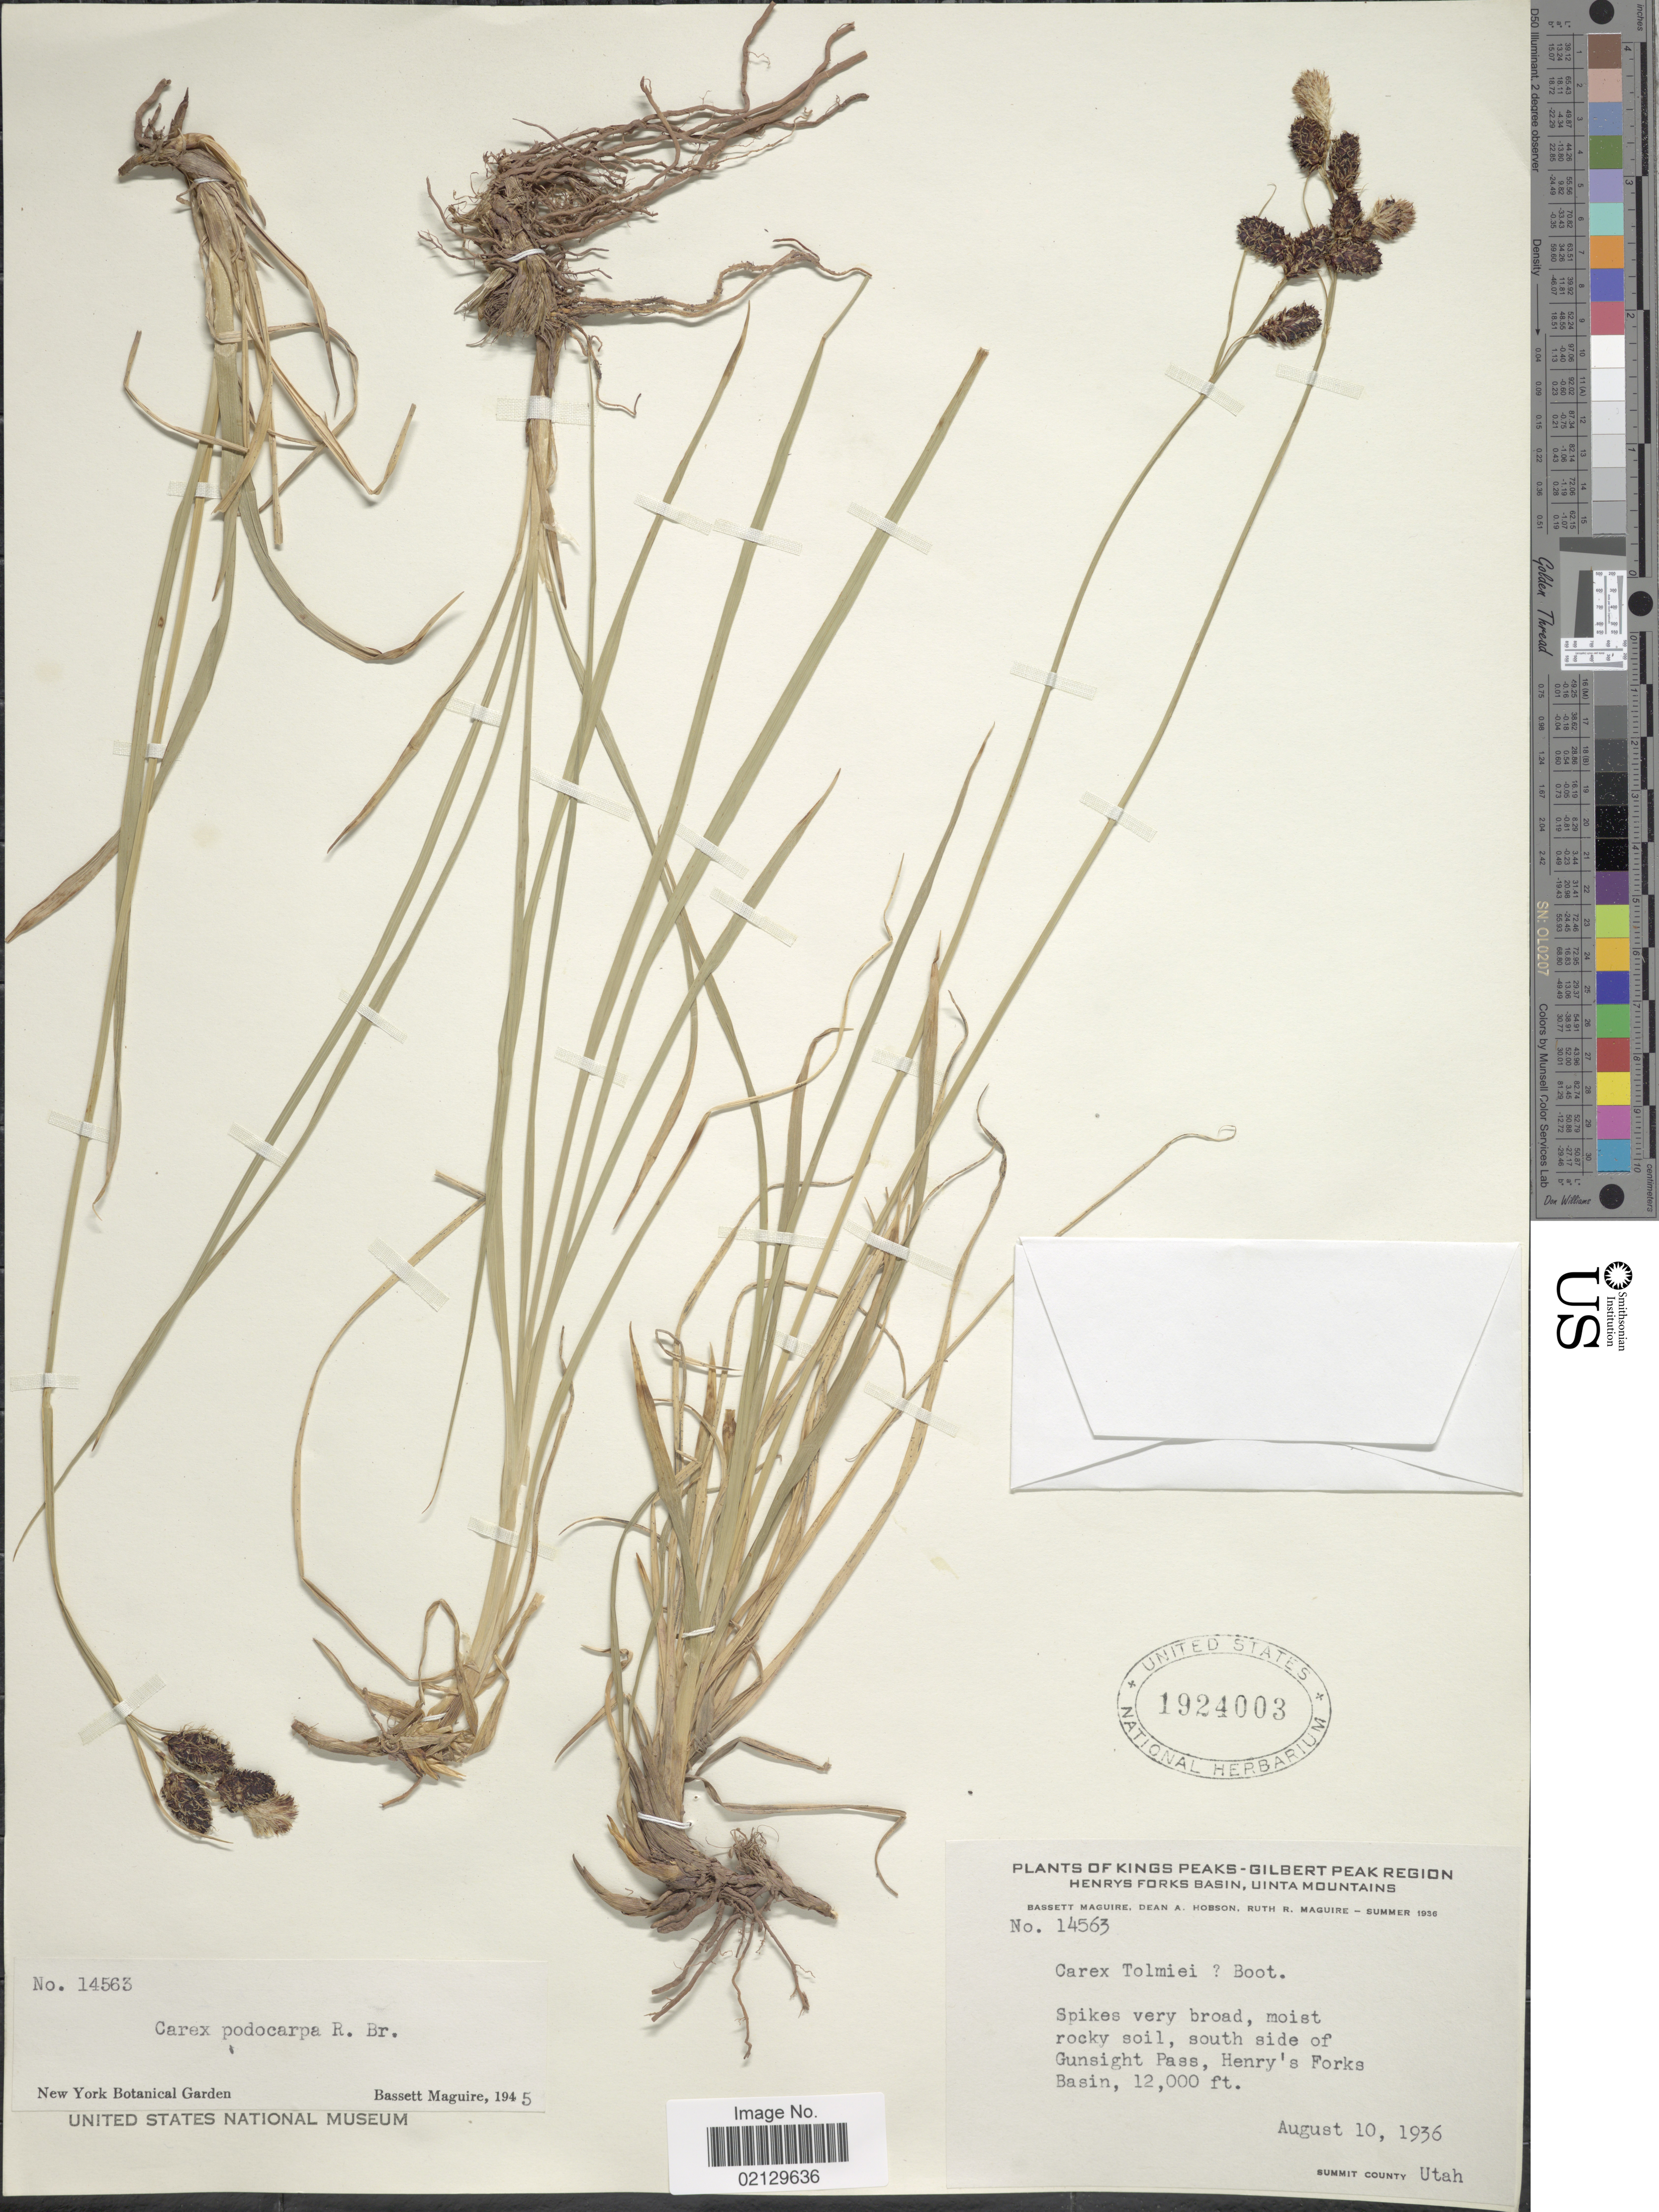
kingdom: Plantae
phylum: Tracheophyta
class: Liliopsida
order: Poales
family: Cyperaceae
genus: Carex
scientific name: Carex podocarpa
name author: R. Br.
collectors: B. Maguire, D. Hobson & R. R. Maguire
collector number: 14563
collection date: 1936-08-10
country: United States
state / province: Utah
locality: Kings Peaks - Gilbert Peak Region Henry Forks basin, Uinta Mountains. South side of Gunsight Pass, Henry's Forks Basin.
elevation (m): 3658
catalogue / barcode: US 1924003